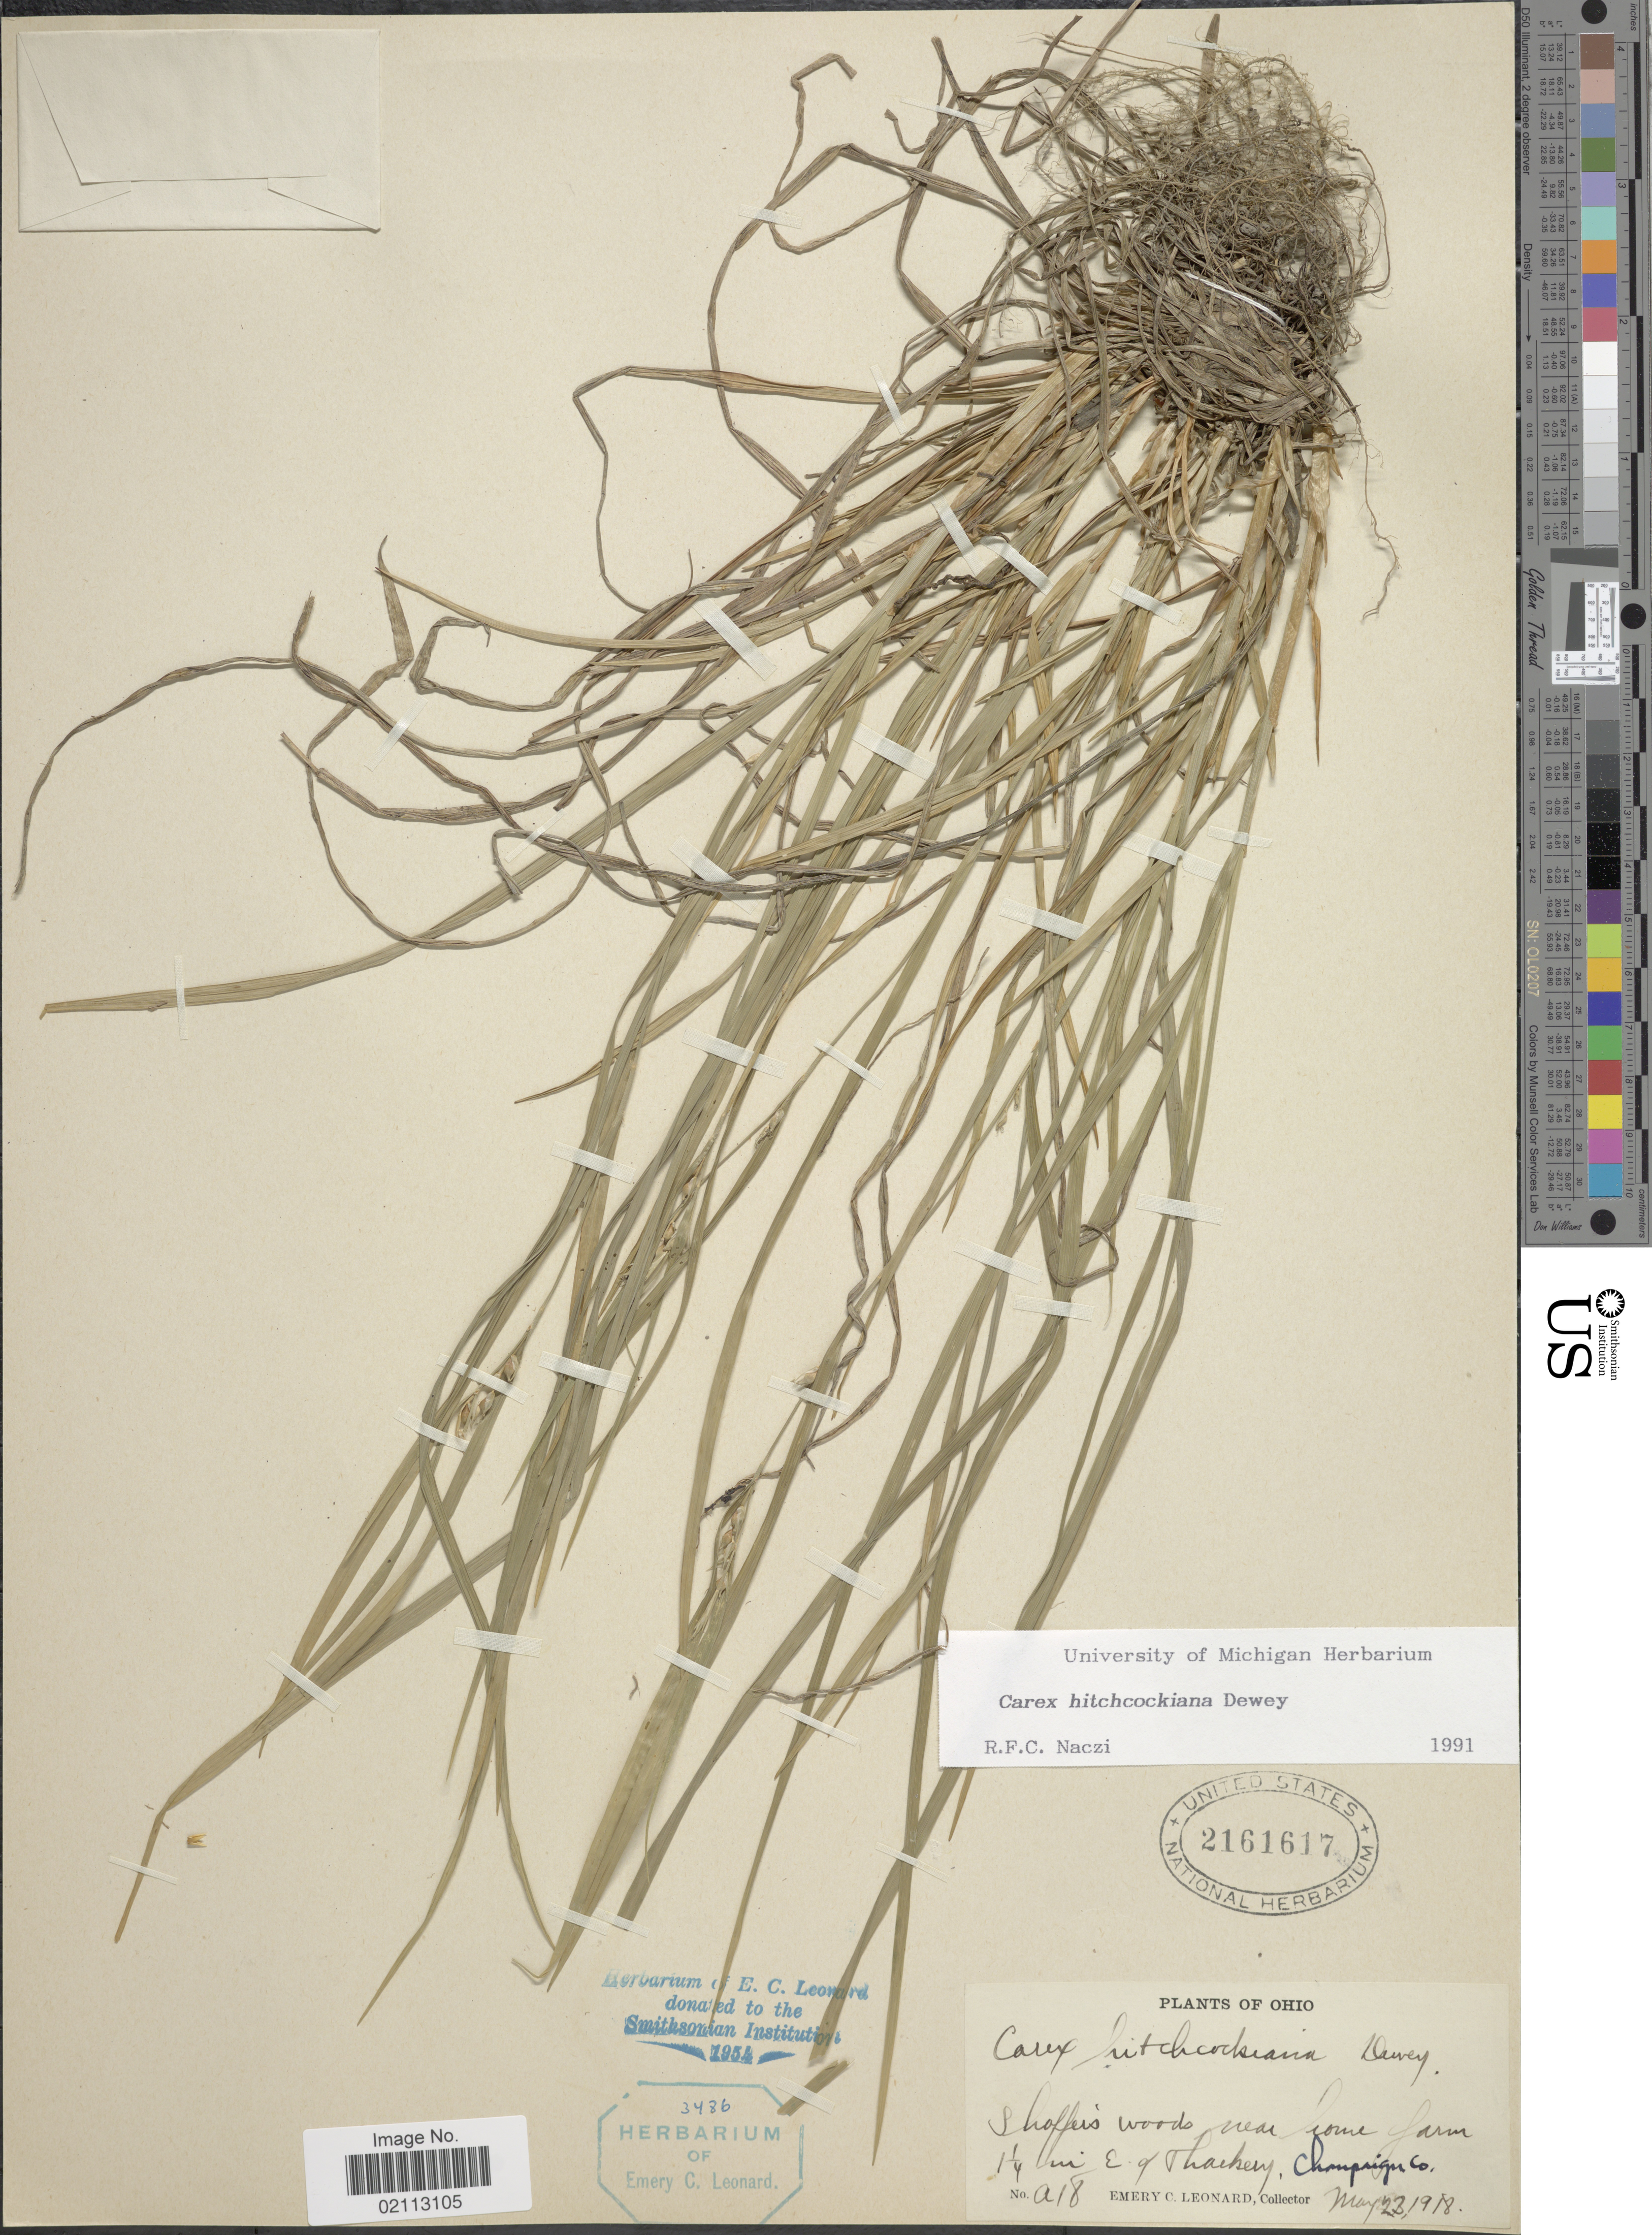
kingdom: Plantae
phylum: Tracheophyta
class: Liliopsida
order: Poales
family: Cyperaceae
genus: Carex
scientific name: Carex hitchcockiana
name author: Dewey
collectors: E. C. Leonard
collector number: A18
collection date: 1918-05-23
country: United States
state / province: Ohio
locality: Shaffer's woods near home farm 1¼ mi. E of Thackery, Champaign Co.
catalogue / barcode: US 2161617